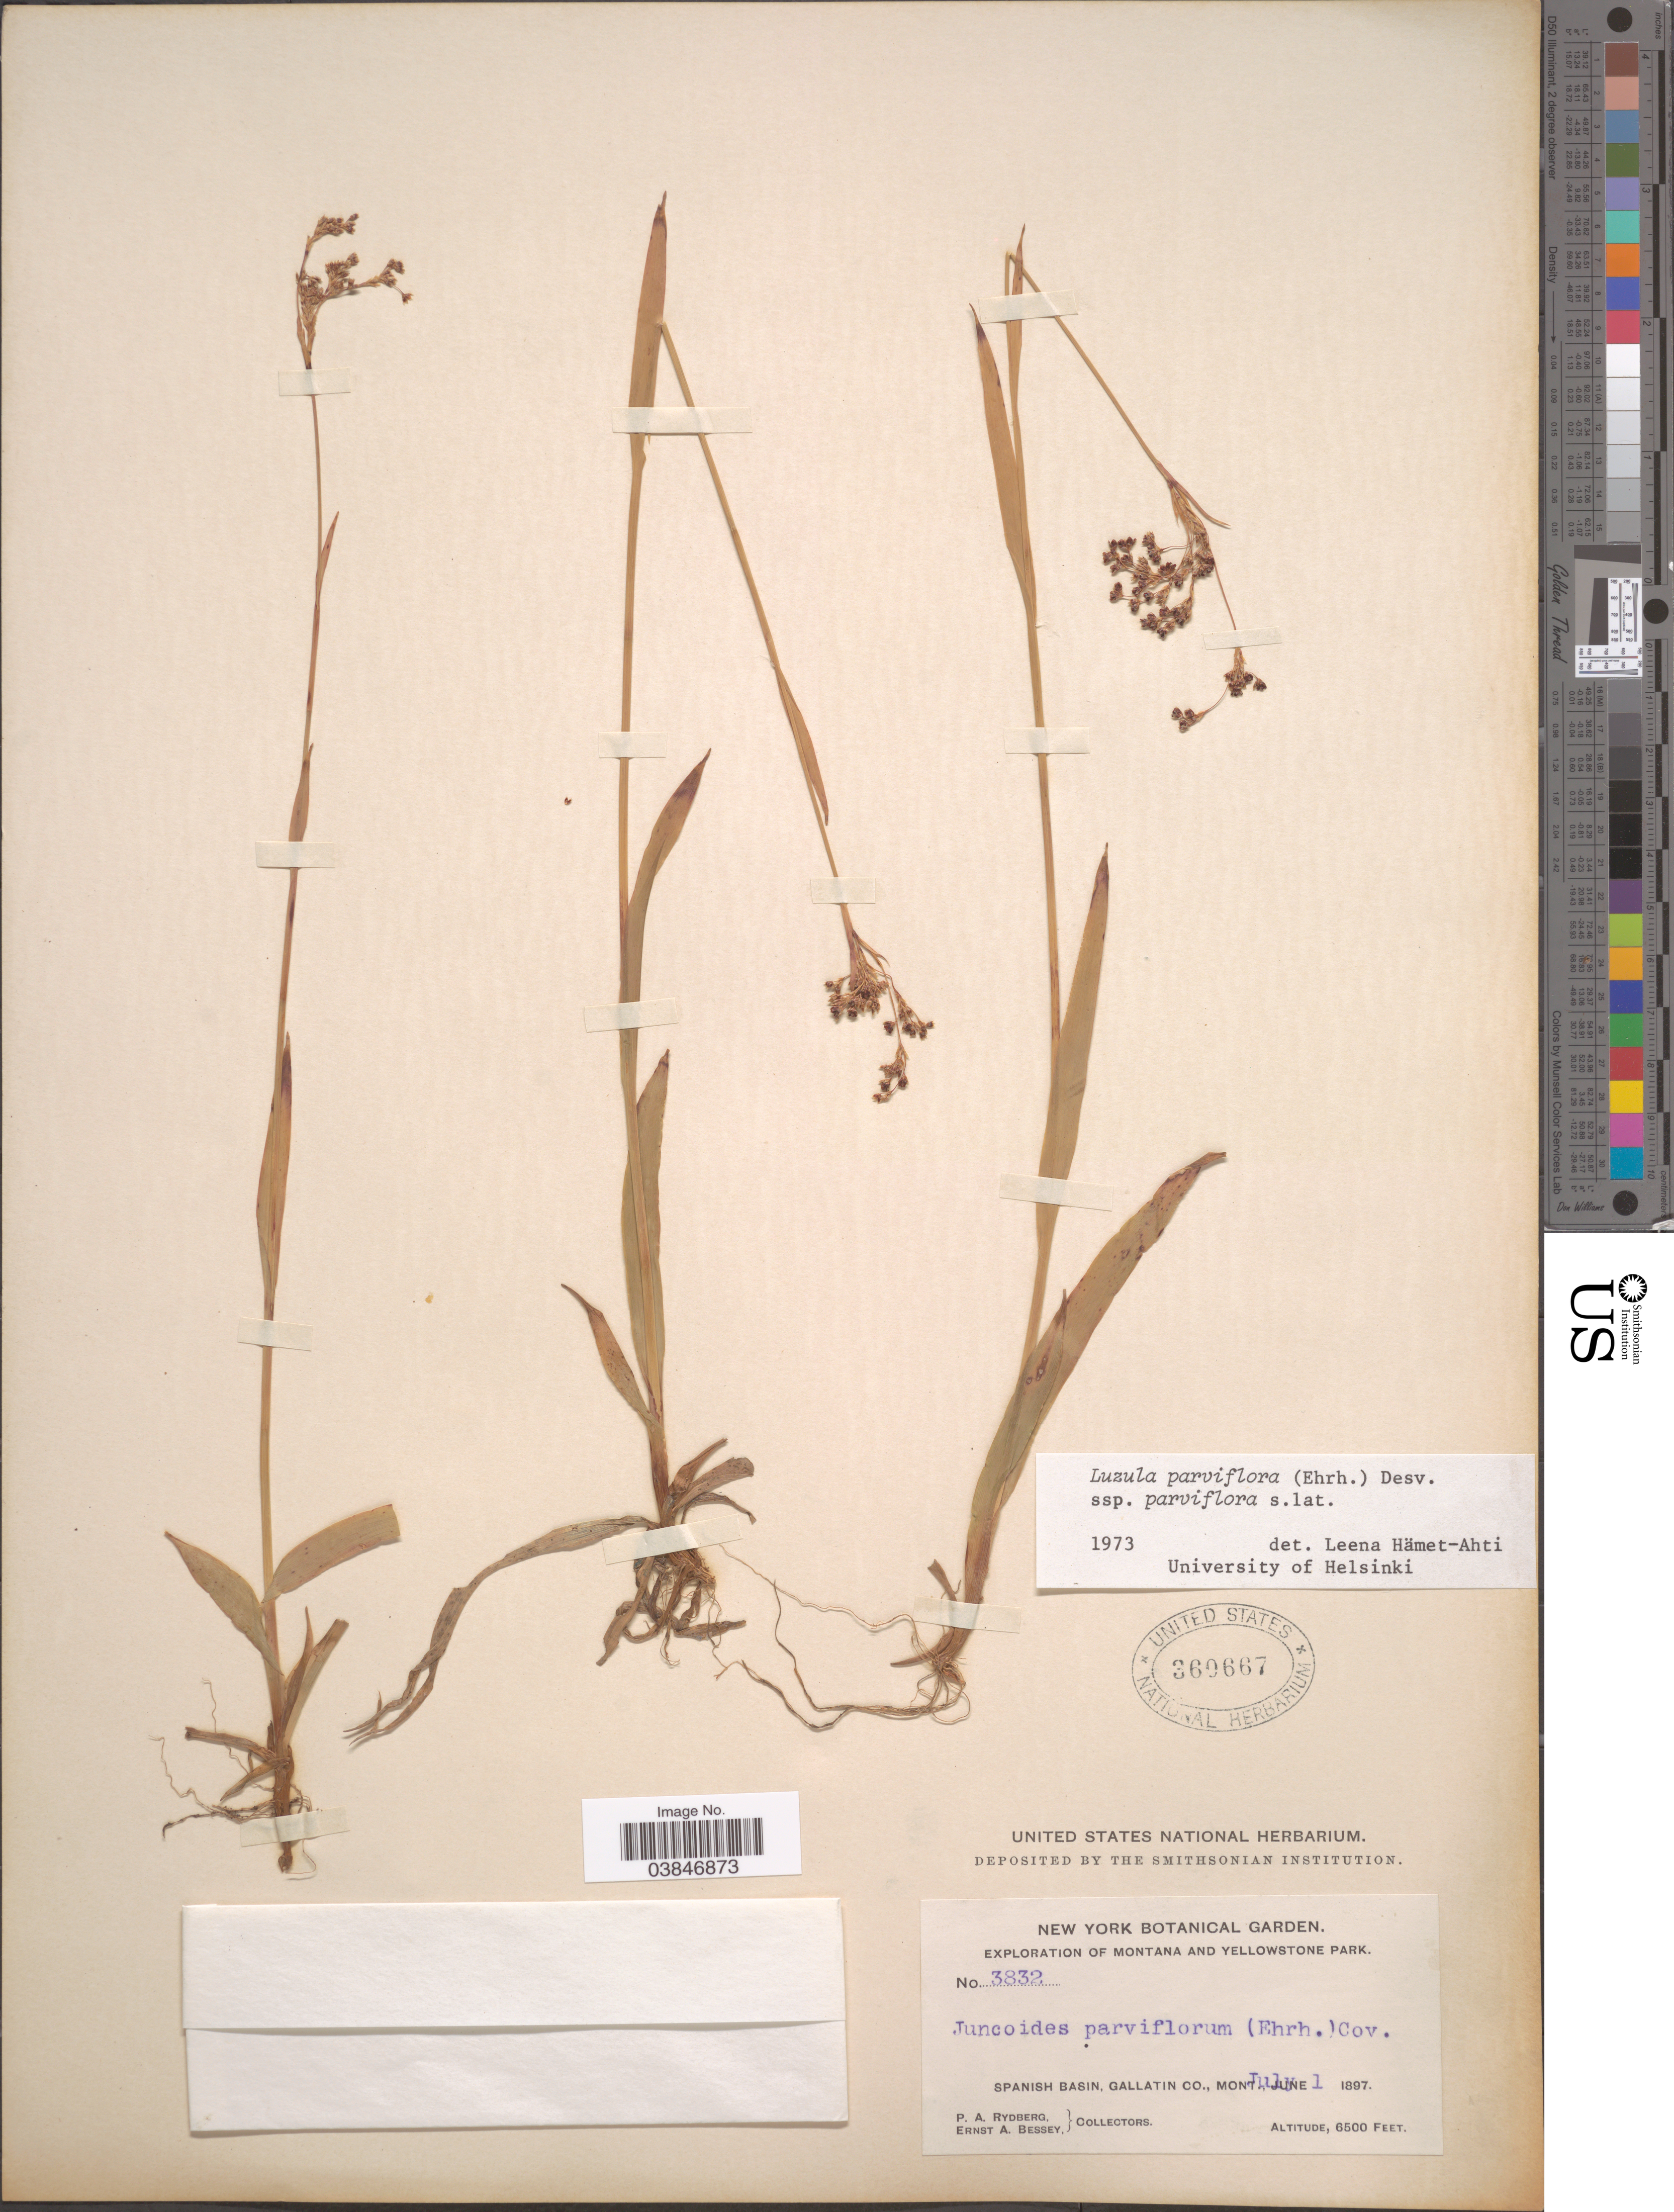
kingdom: Plantae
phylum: Tracheophyta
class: Liliopsida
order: Poales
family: Juncaceae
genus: Luzula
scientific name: Luzula parviflora subsp. parviflora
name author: (Ehrh.) Desv.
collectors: P. A. Rydberg & E. A. Bessey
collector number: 3832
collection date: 1897-07-01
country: United States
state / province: Montana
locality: Yellowstone Park. Spanish Basin, Gallatin Co.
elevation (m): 1981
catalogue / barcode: US 360667